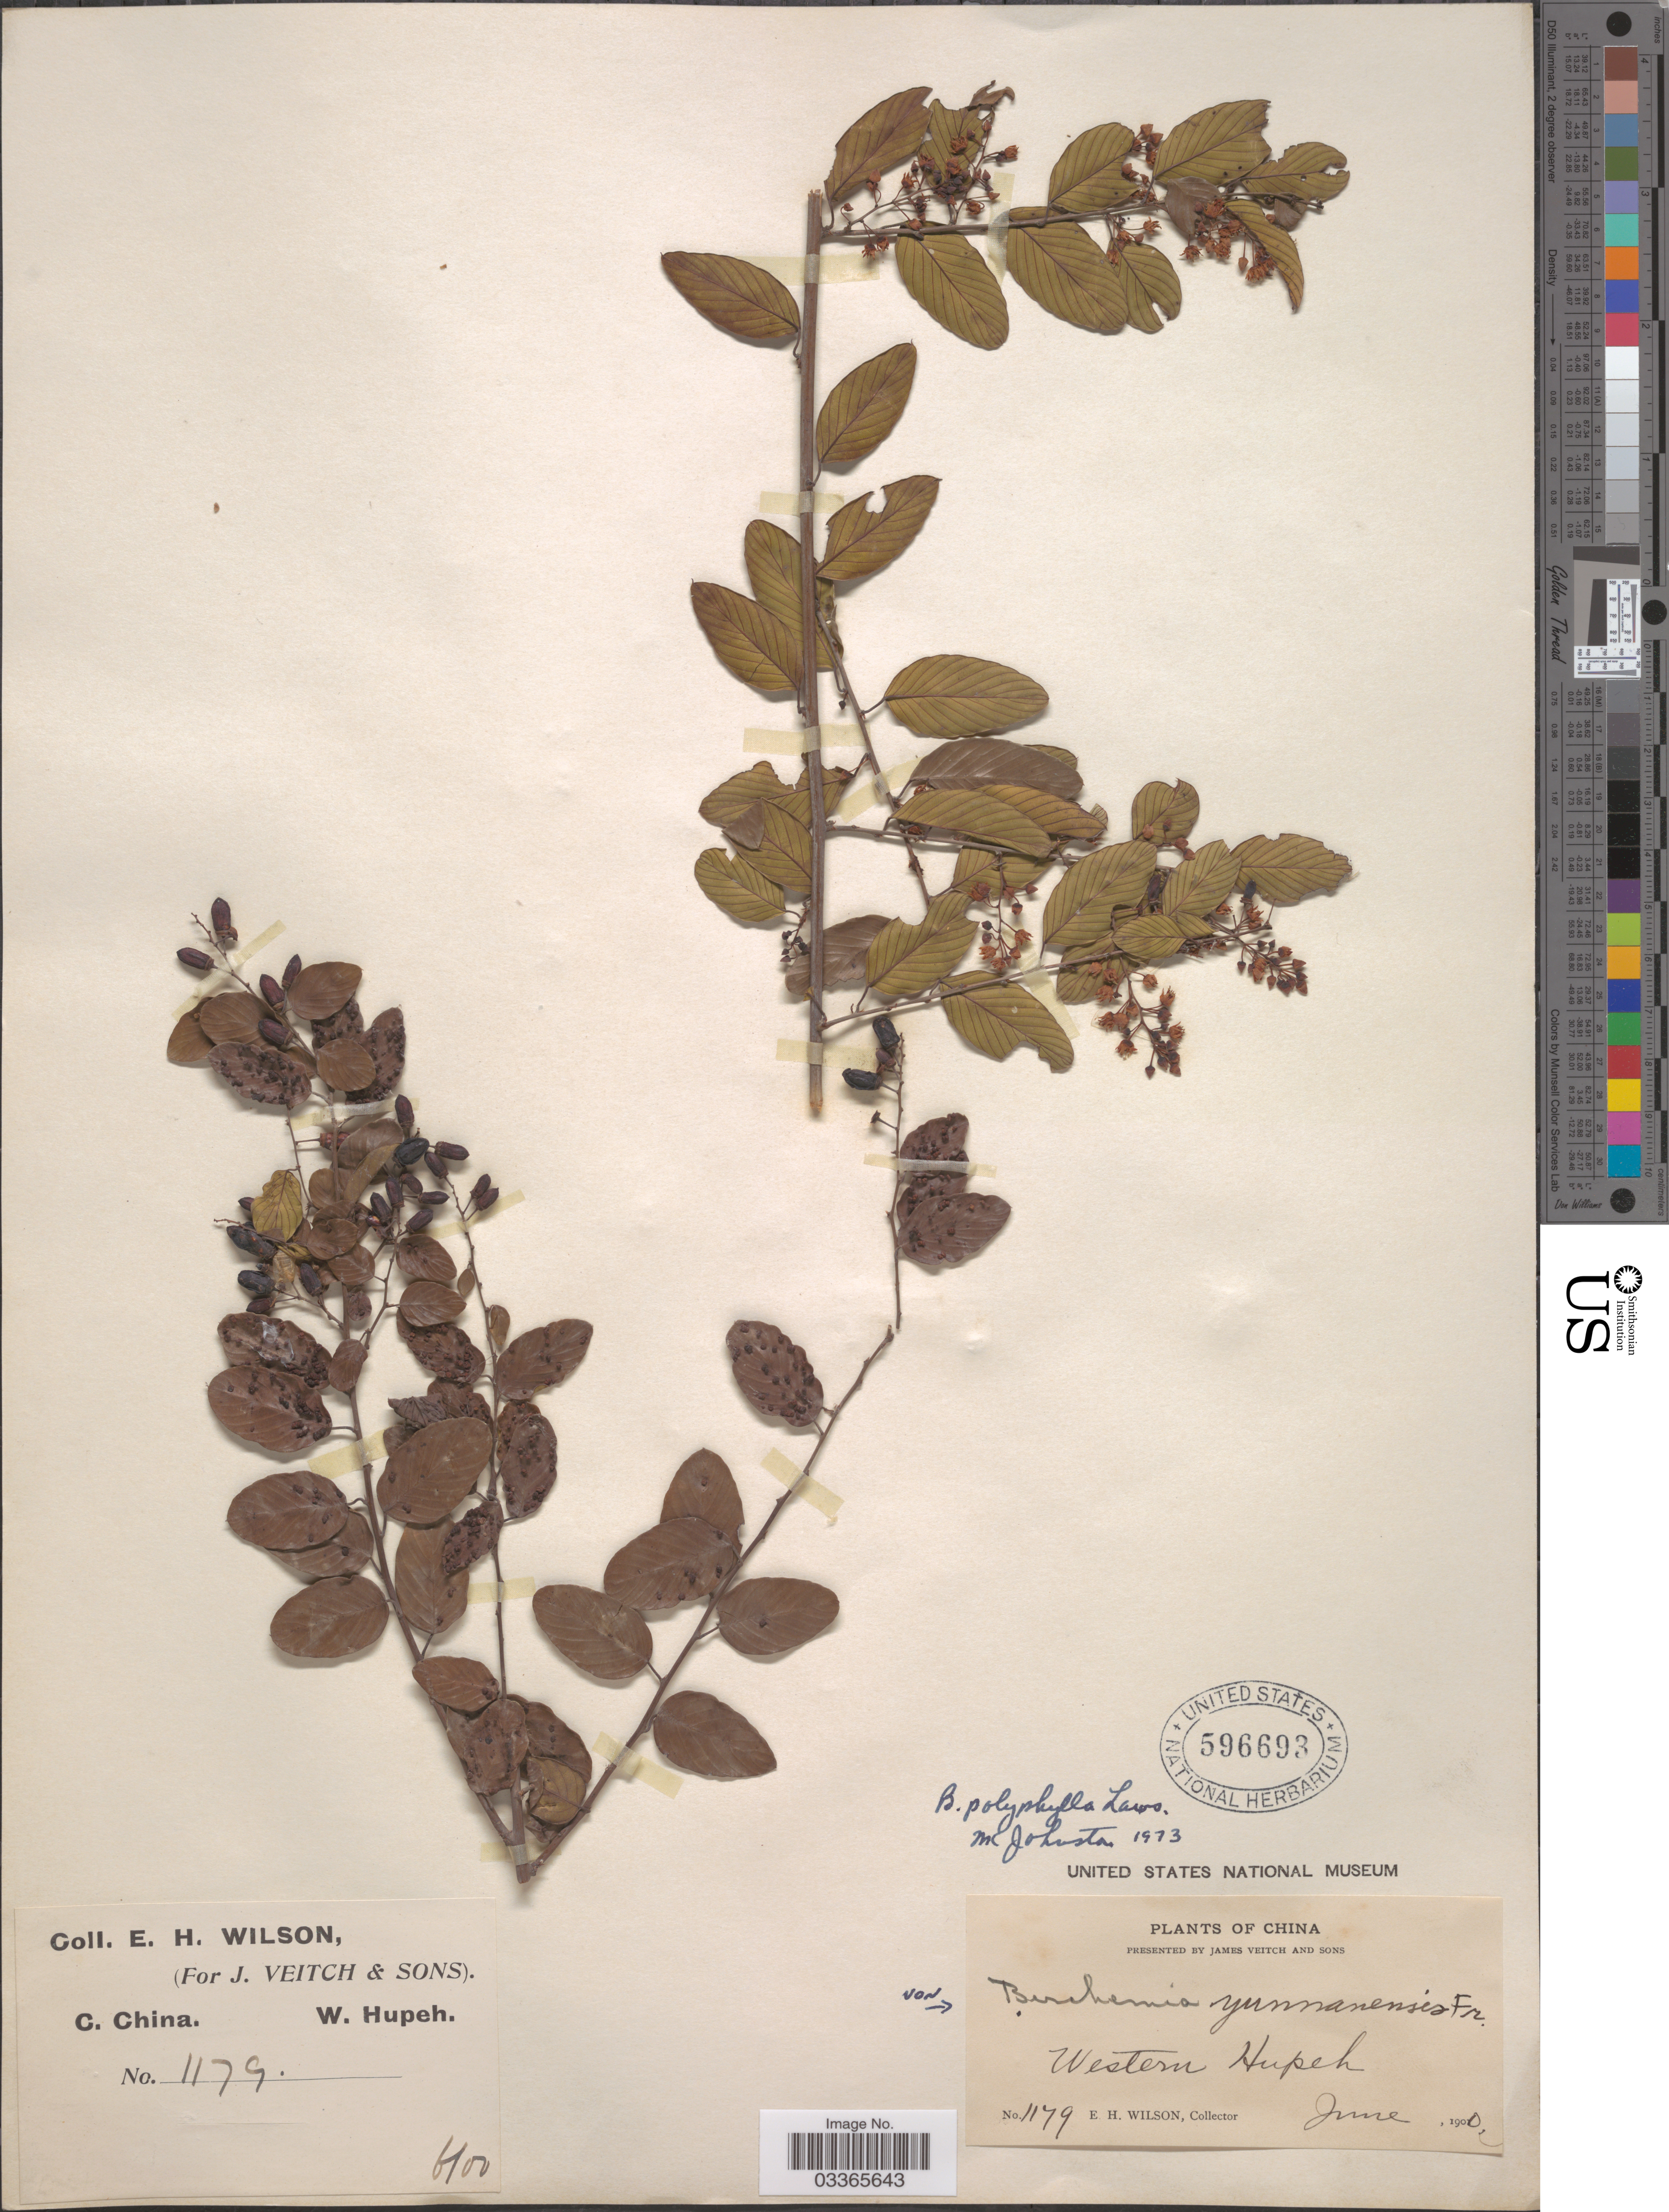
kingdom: Plantae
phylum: Tracheophyta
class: Magnoliopsida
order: Rosales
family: Rhamnaceae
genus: Berchemia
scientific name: Berchemia polyphylla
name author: Wall. ex M.A. Lawson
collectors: E. Wilson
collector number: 1179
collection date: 1900-06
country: China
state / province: Hubei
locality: C. China, Western Hupeh.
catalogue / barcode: US 596693